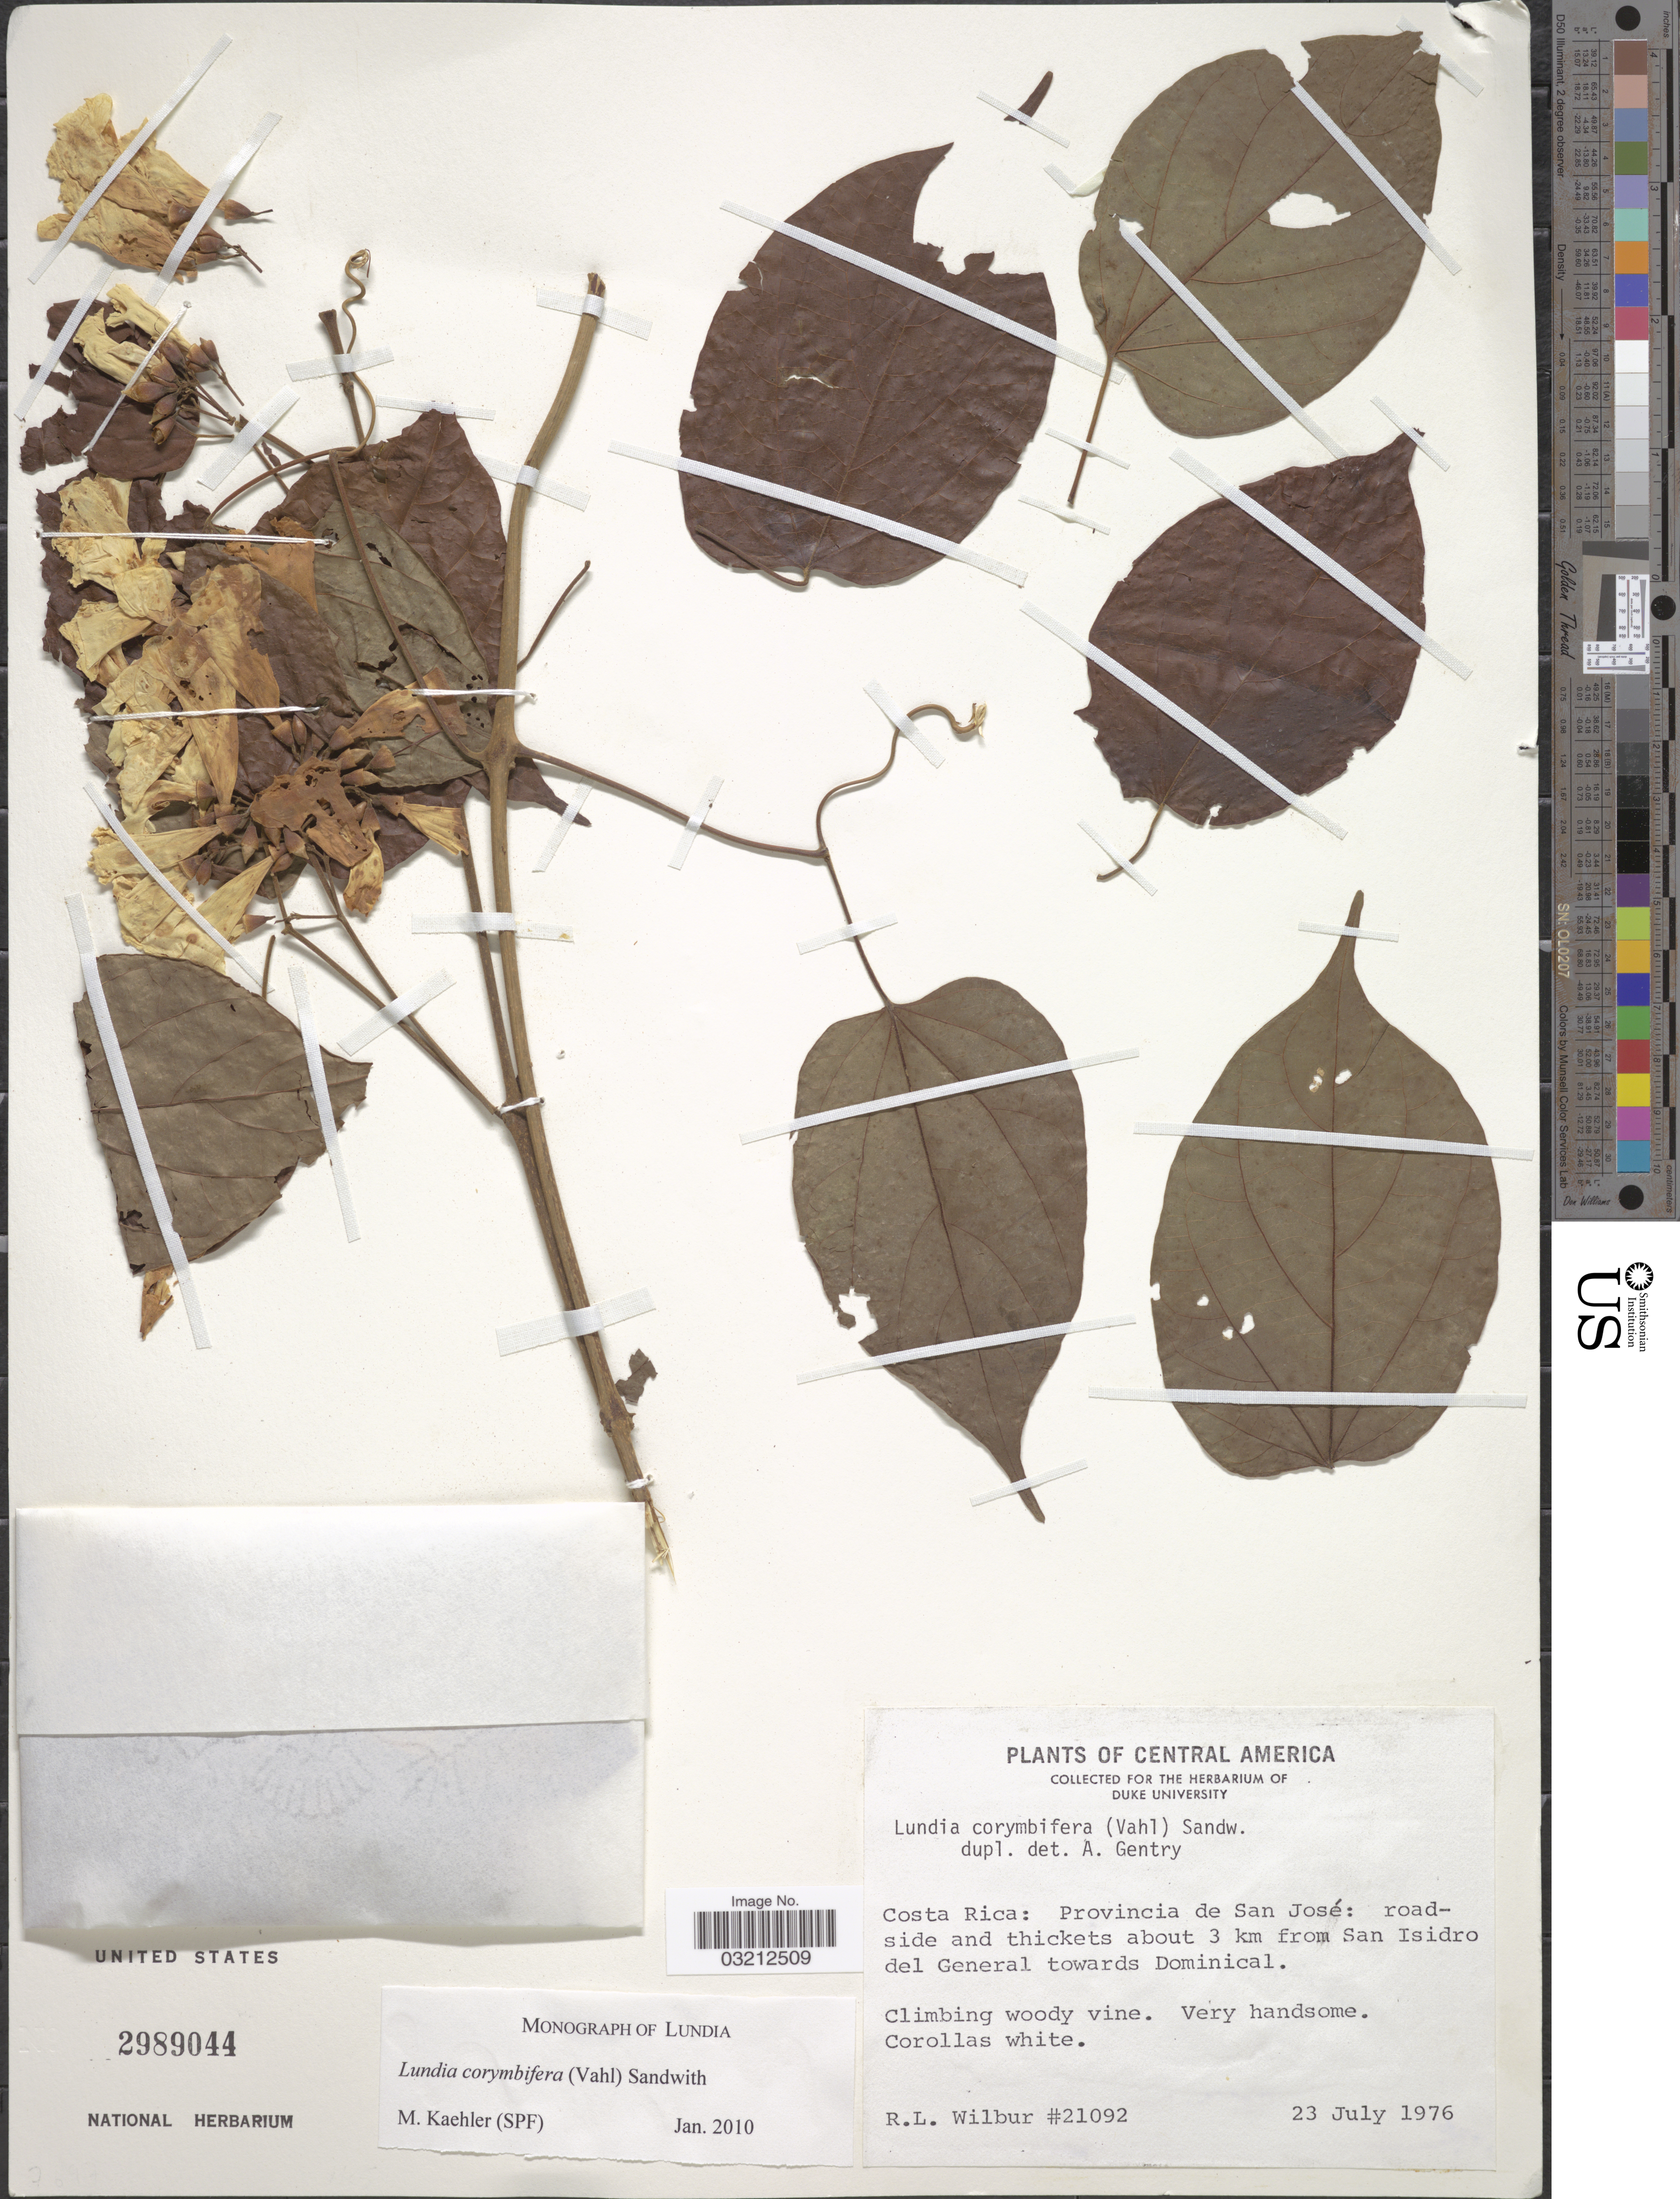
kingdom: Plantae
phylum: Tracheophyta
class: Magnoliopsida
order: Lamiales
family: Bignoniaceae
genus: Lundia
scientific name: Lundia corymbifera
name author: (Vahl) Sandwith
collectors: R. L. Wilbur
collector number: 21092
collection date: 1976-07-23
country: Costa Rica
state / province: San José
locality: Roadside and thickets about 3 km from San Isidro del General towards Dominical.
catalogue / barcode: US 2989044